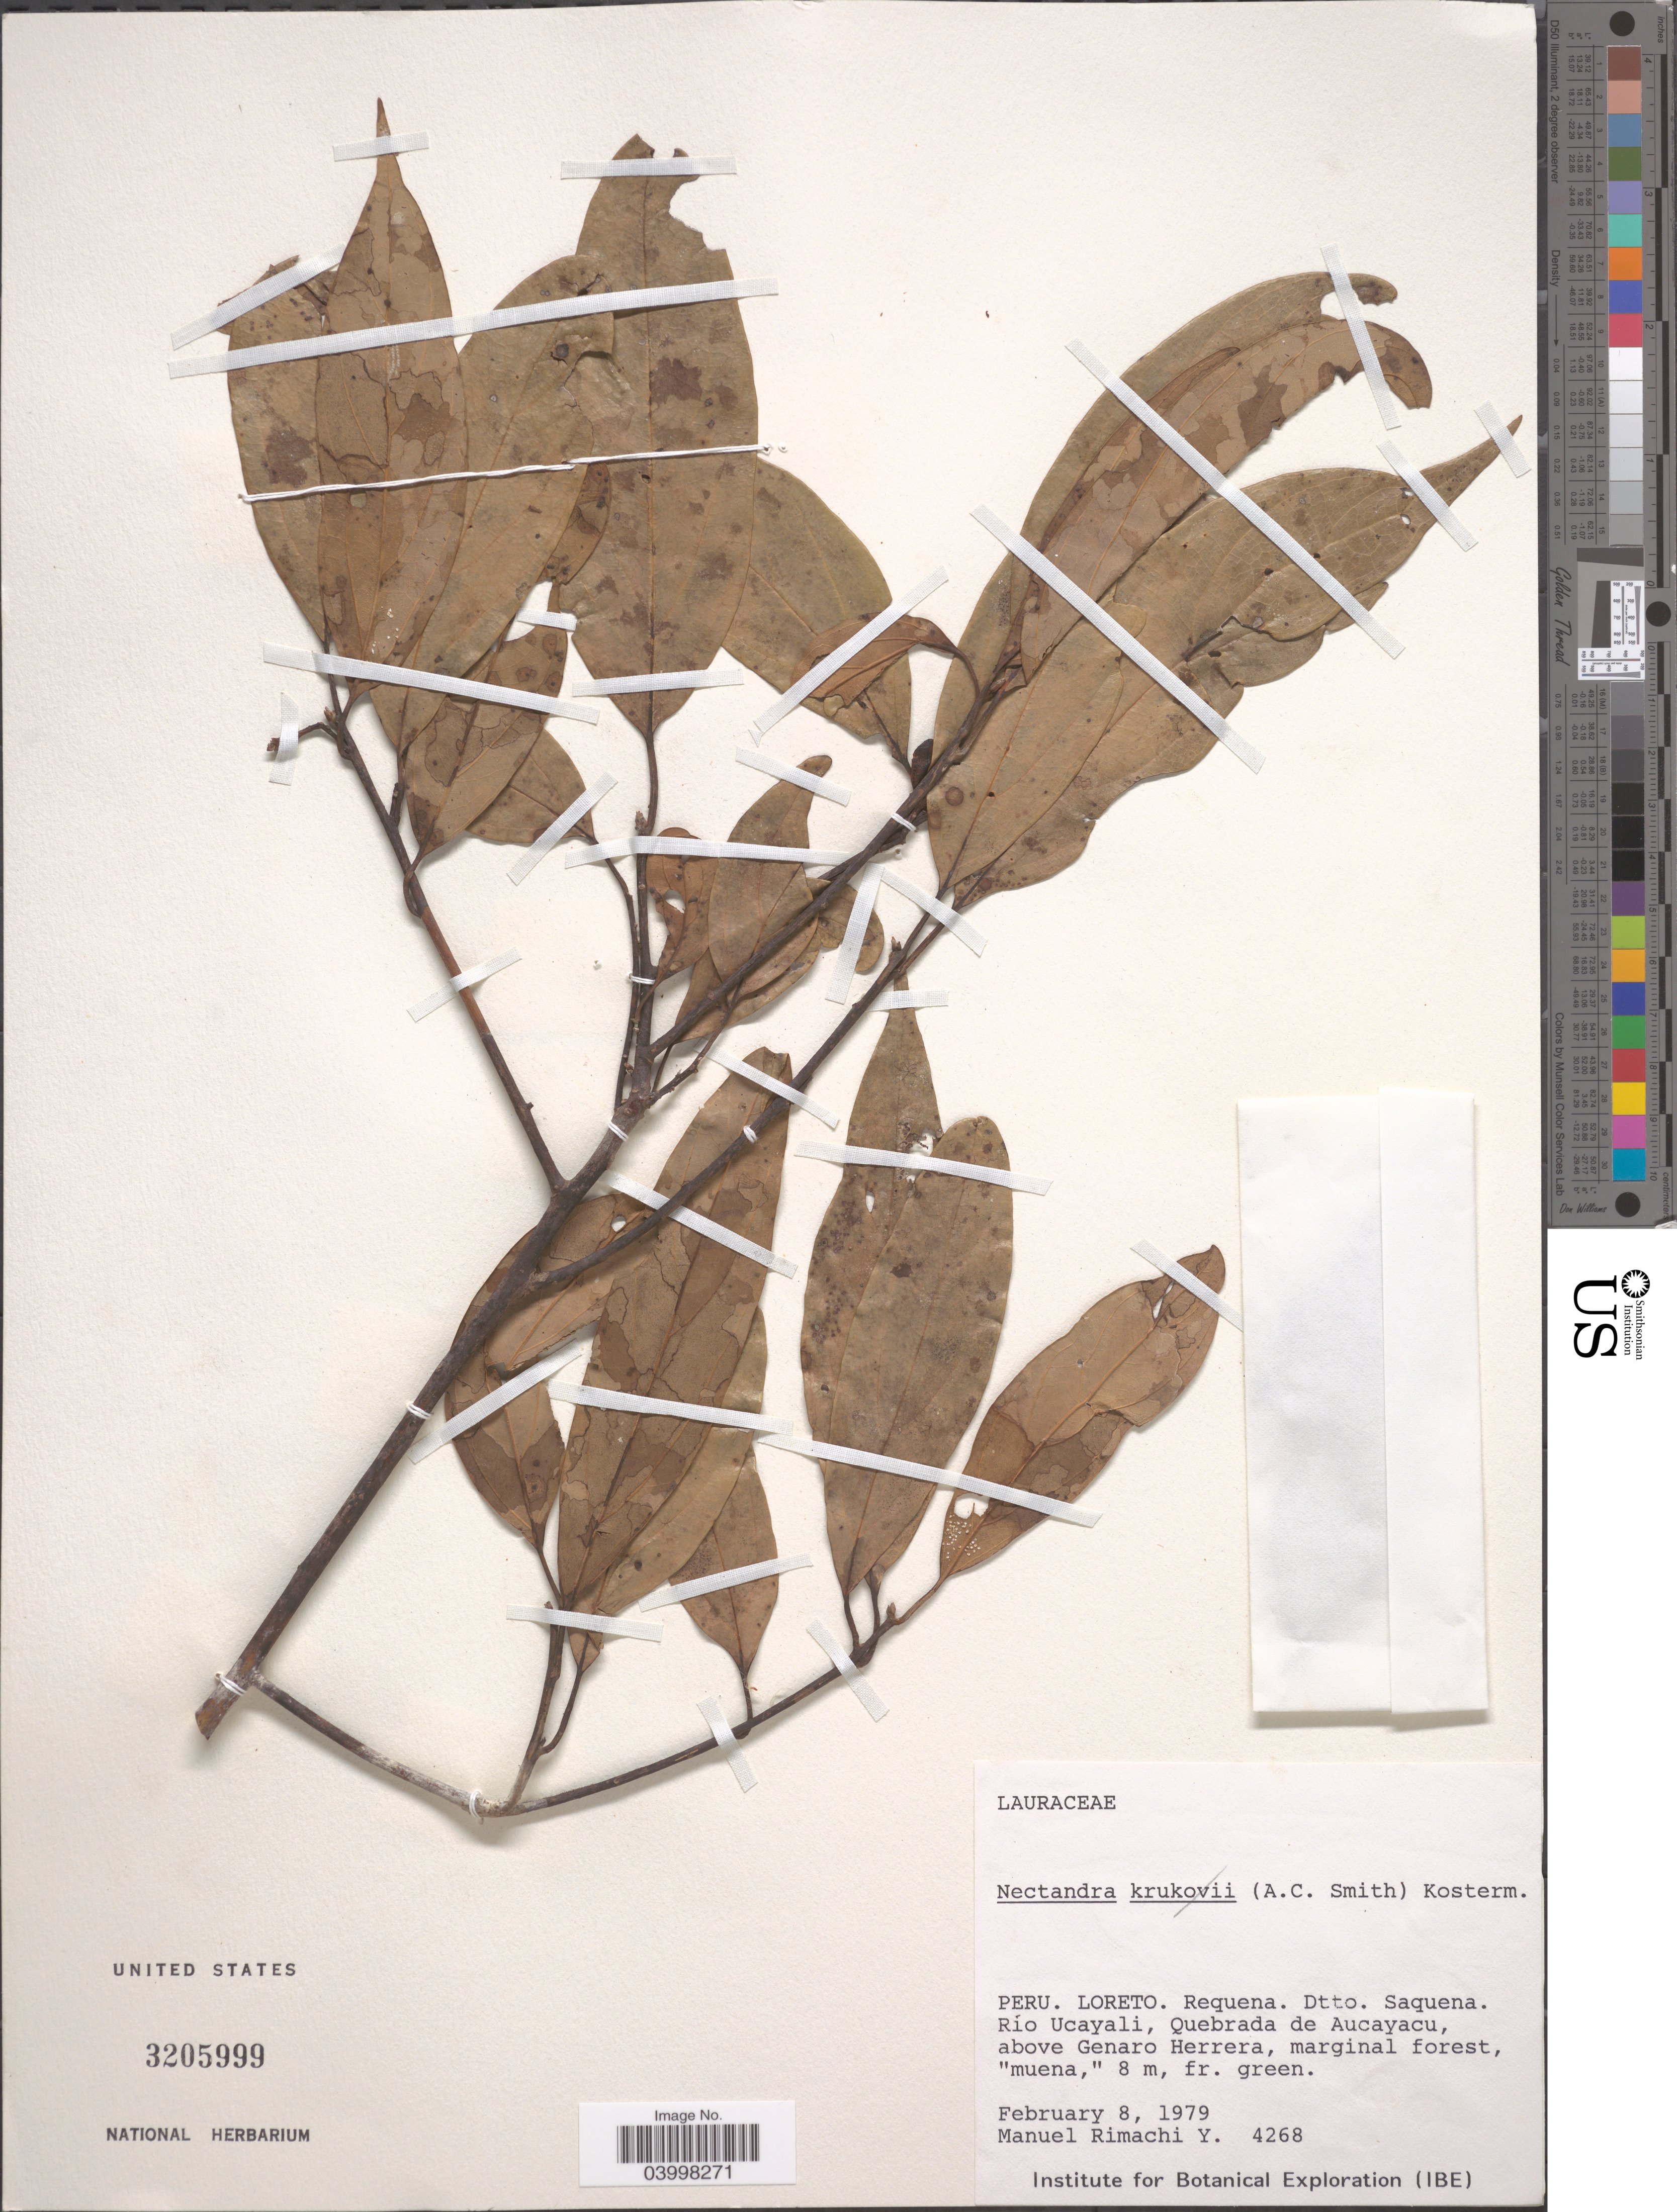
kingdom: Plantae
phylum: Tracheophyta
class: Magnoliopsida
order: Laurales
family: Lauraceae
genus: Nectandra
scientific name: Nectandra sp.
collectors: M. Rimachi Y.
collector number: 4268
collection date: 1979-02-08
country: Peru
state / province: Loreto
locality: Requena. Dtto. Saquena. Río Ucayali, Quebrada de Aucayacu, above Genaro Herrera.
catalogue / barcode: US 3205999